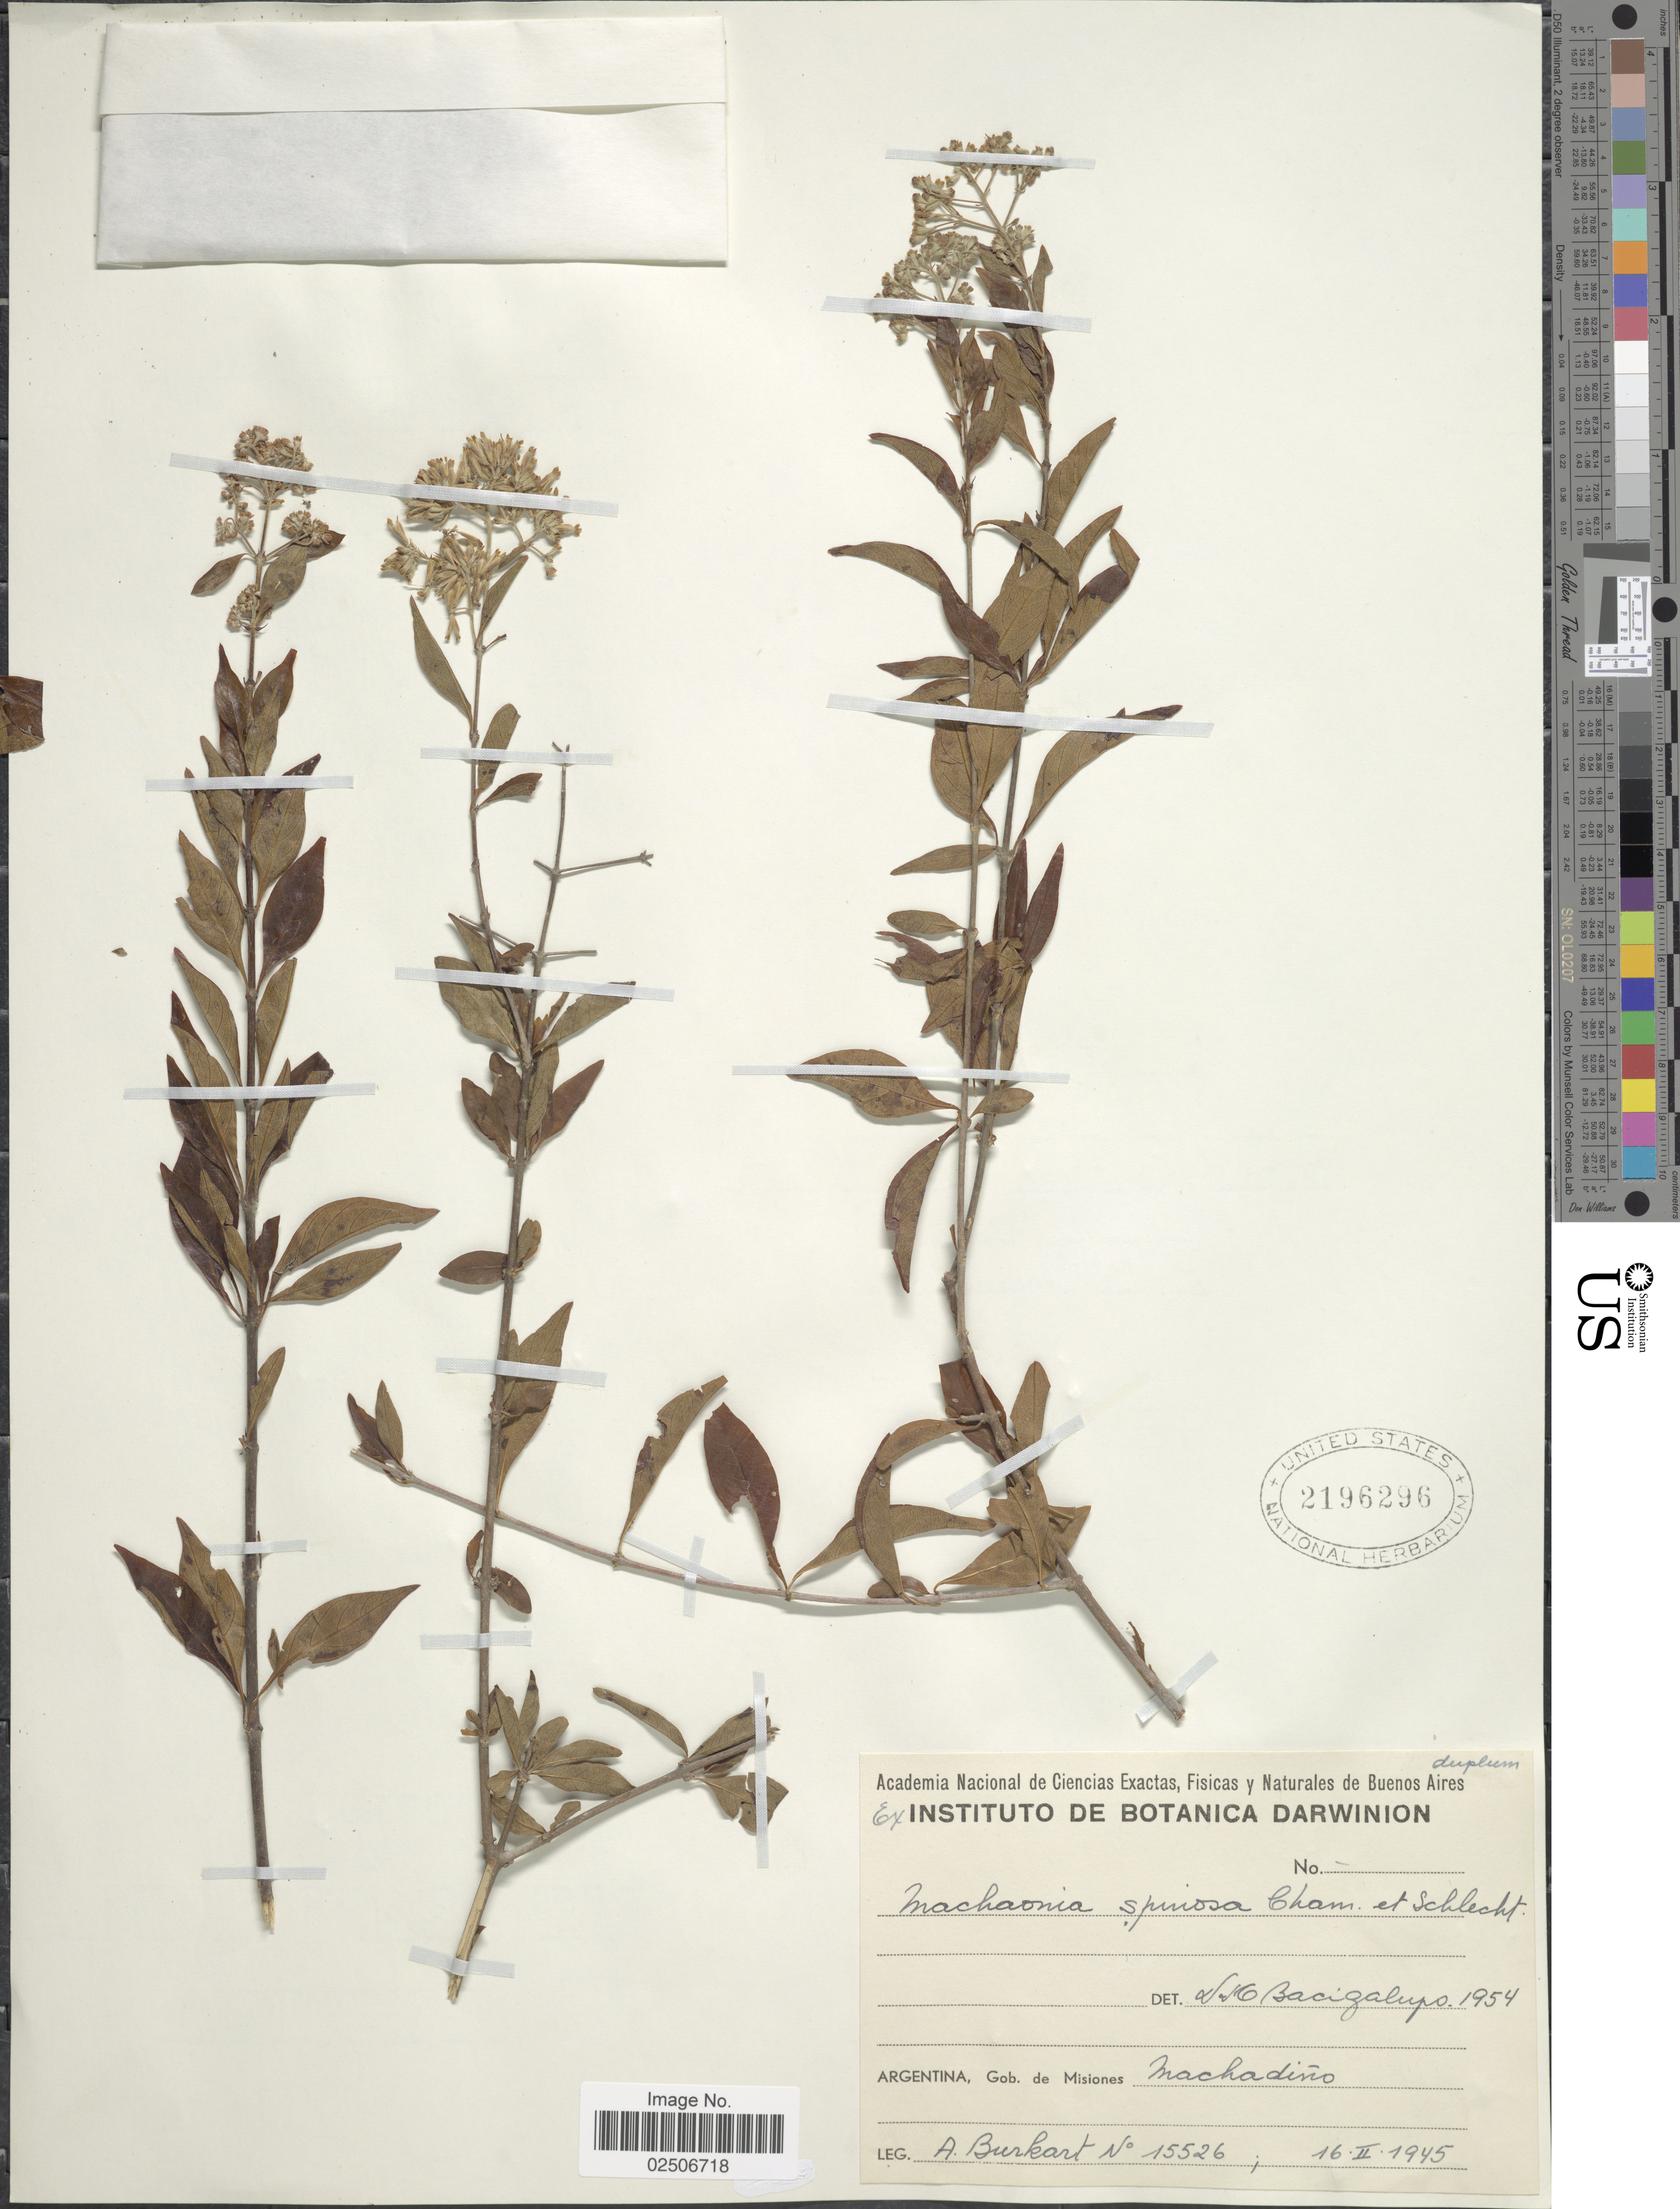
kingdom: Plantae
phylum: Tracheophyta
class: Magnoliopsida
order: Gentianales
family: Rubiaceae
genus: Machaonia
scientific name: Machaonia brasiliensis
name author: (Hoffmanns. ex Humb.) Cham. & Schltdl.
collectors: A. E. Burkart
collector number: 15526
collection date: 1945-02-16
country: Argentina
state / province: Misiones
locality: Gob. de Misiones, Machadino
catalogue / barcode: US 2196296